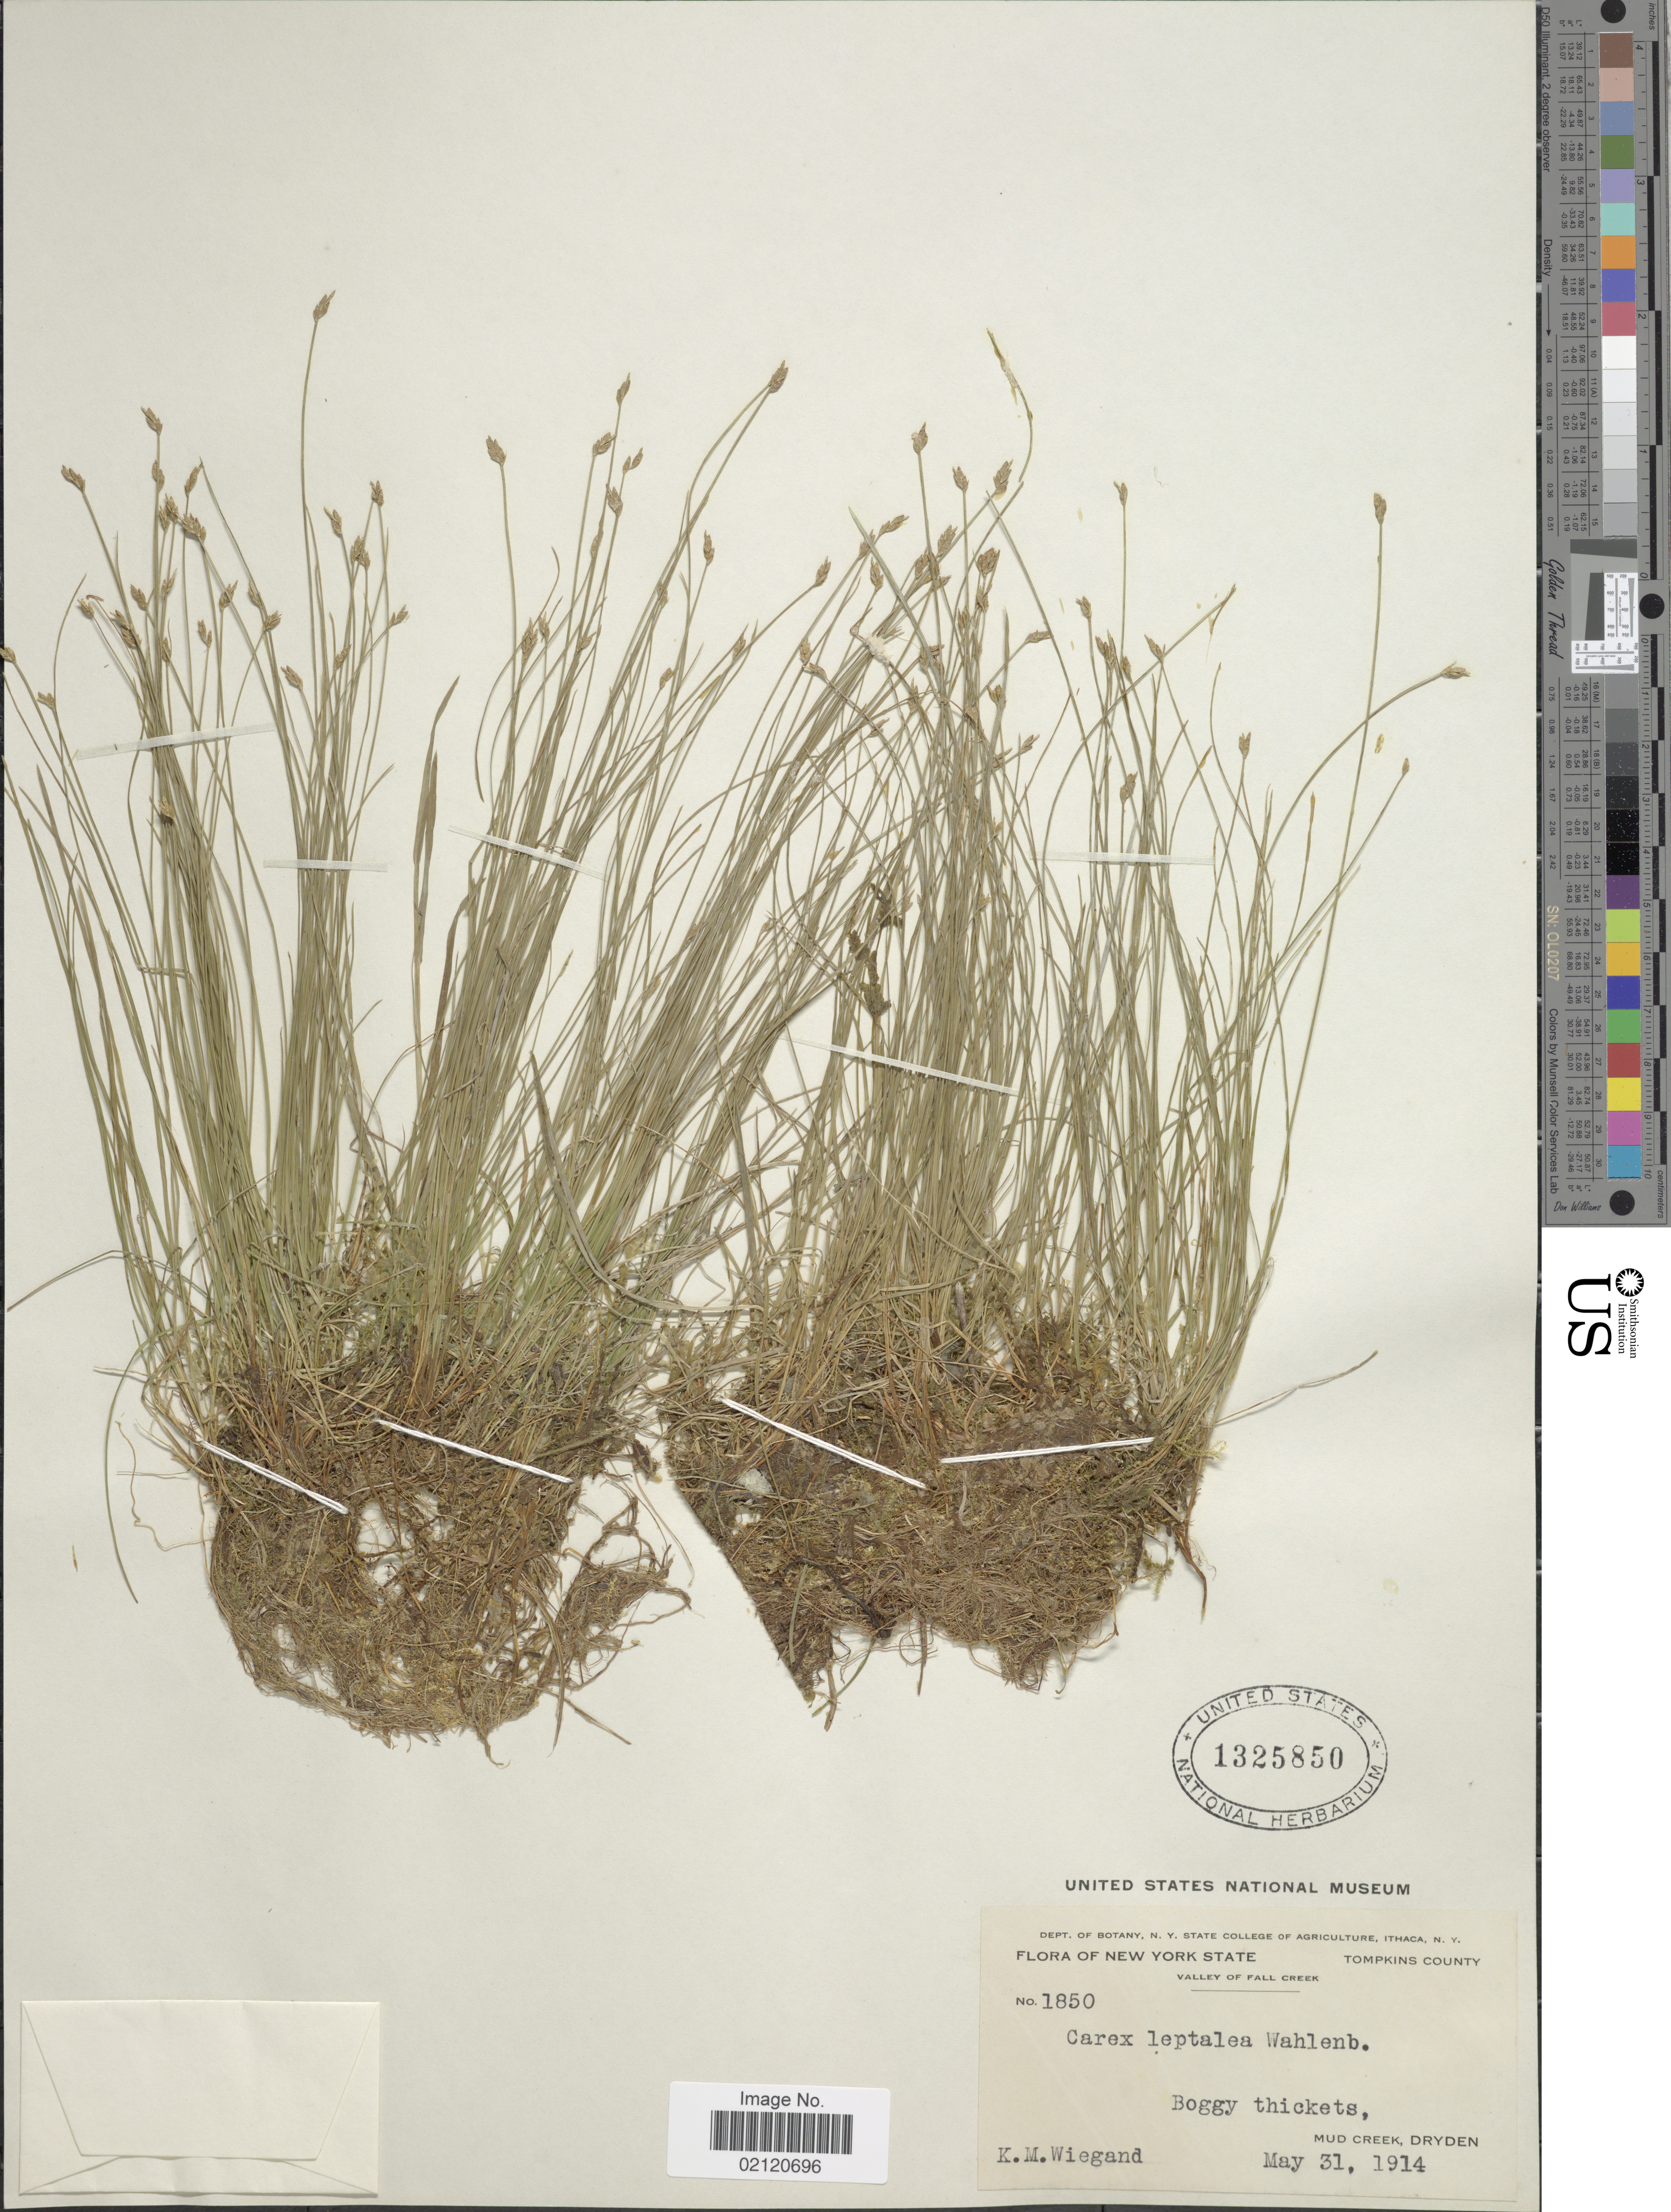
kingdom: Plantae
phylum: Tracheophyta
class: Liliopsida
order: Poales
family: Cyperaceae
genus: Carex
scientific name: Carex leptalea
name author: Wahlenb.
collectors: K. M. Wiegand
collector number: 1850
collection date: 1914-05-31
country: United States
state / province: New York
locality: Tompkins County, Valley of Fall Creek, Mud Creek, Dryden.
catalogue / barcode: US 1325850